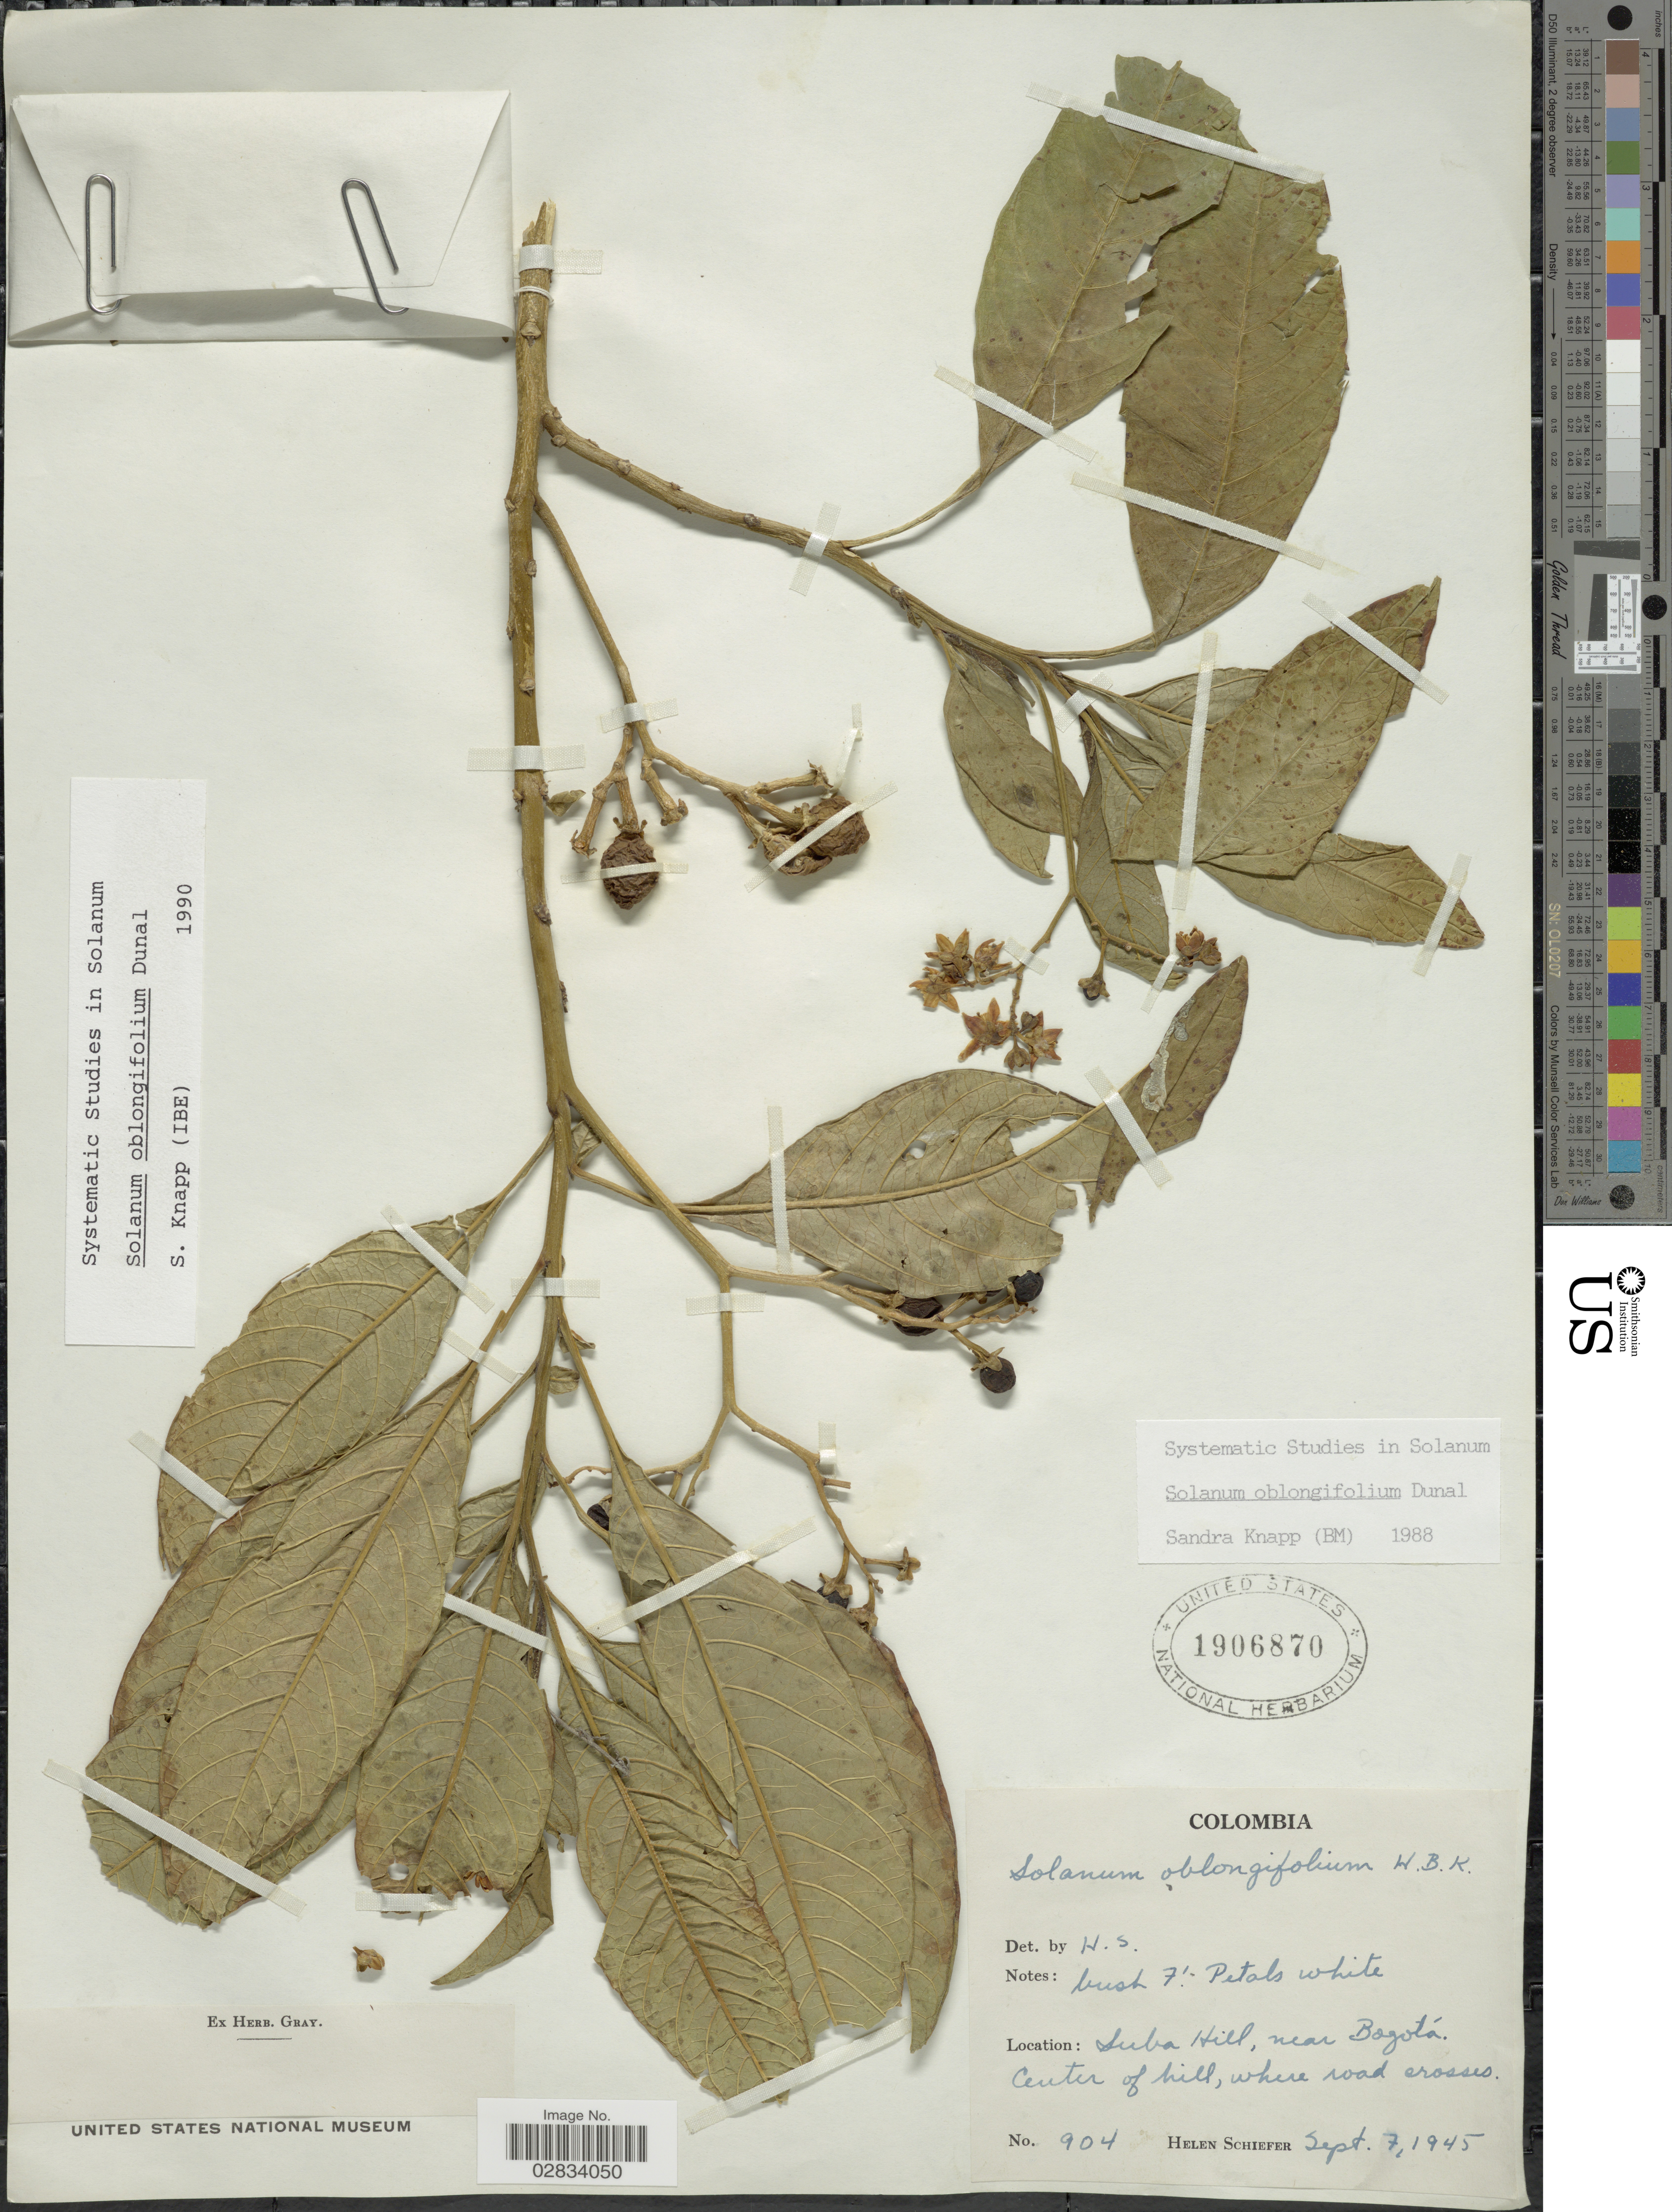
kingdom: Plantae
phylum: Tracheophyta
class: Magnoliopsida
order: Solanales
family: Solanaceae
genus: Solanum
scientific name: Solanum oblongifolium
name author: Duval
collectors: H. Schiefer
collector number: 904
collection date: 1945-09-07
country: Colombia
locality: Suba Hill, near Bogotá, Center of hill, where road crosses.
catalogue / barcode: US 1906870